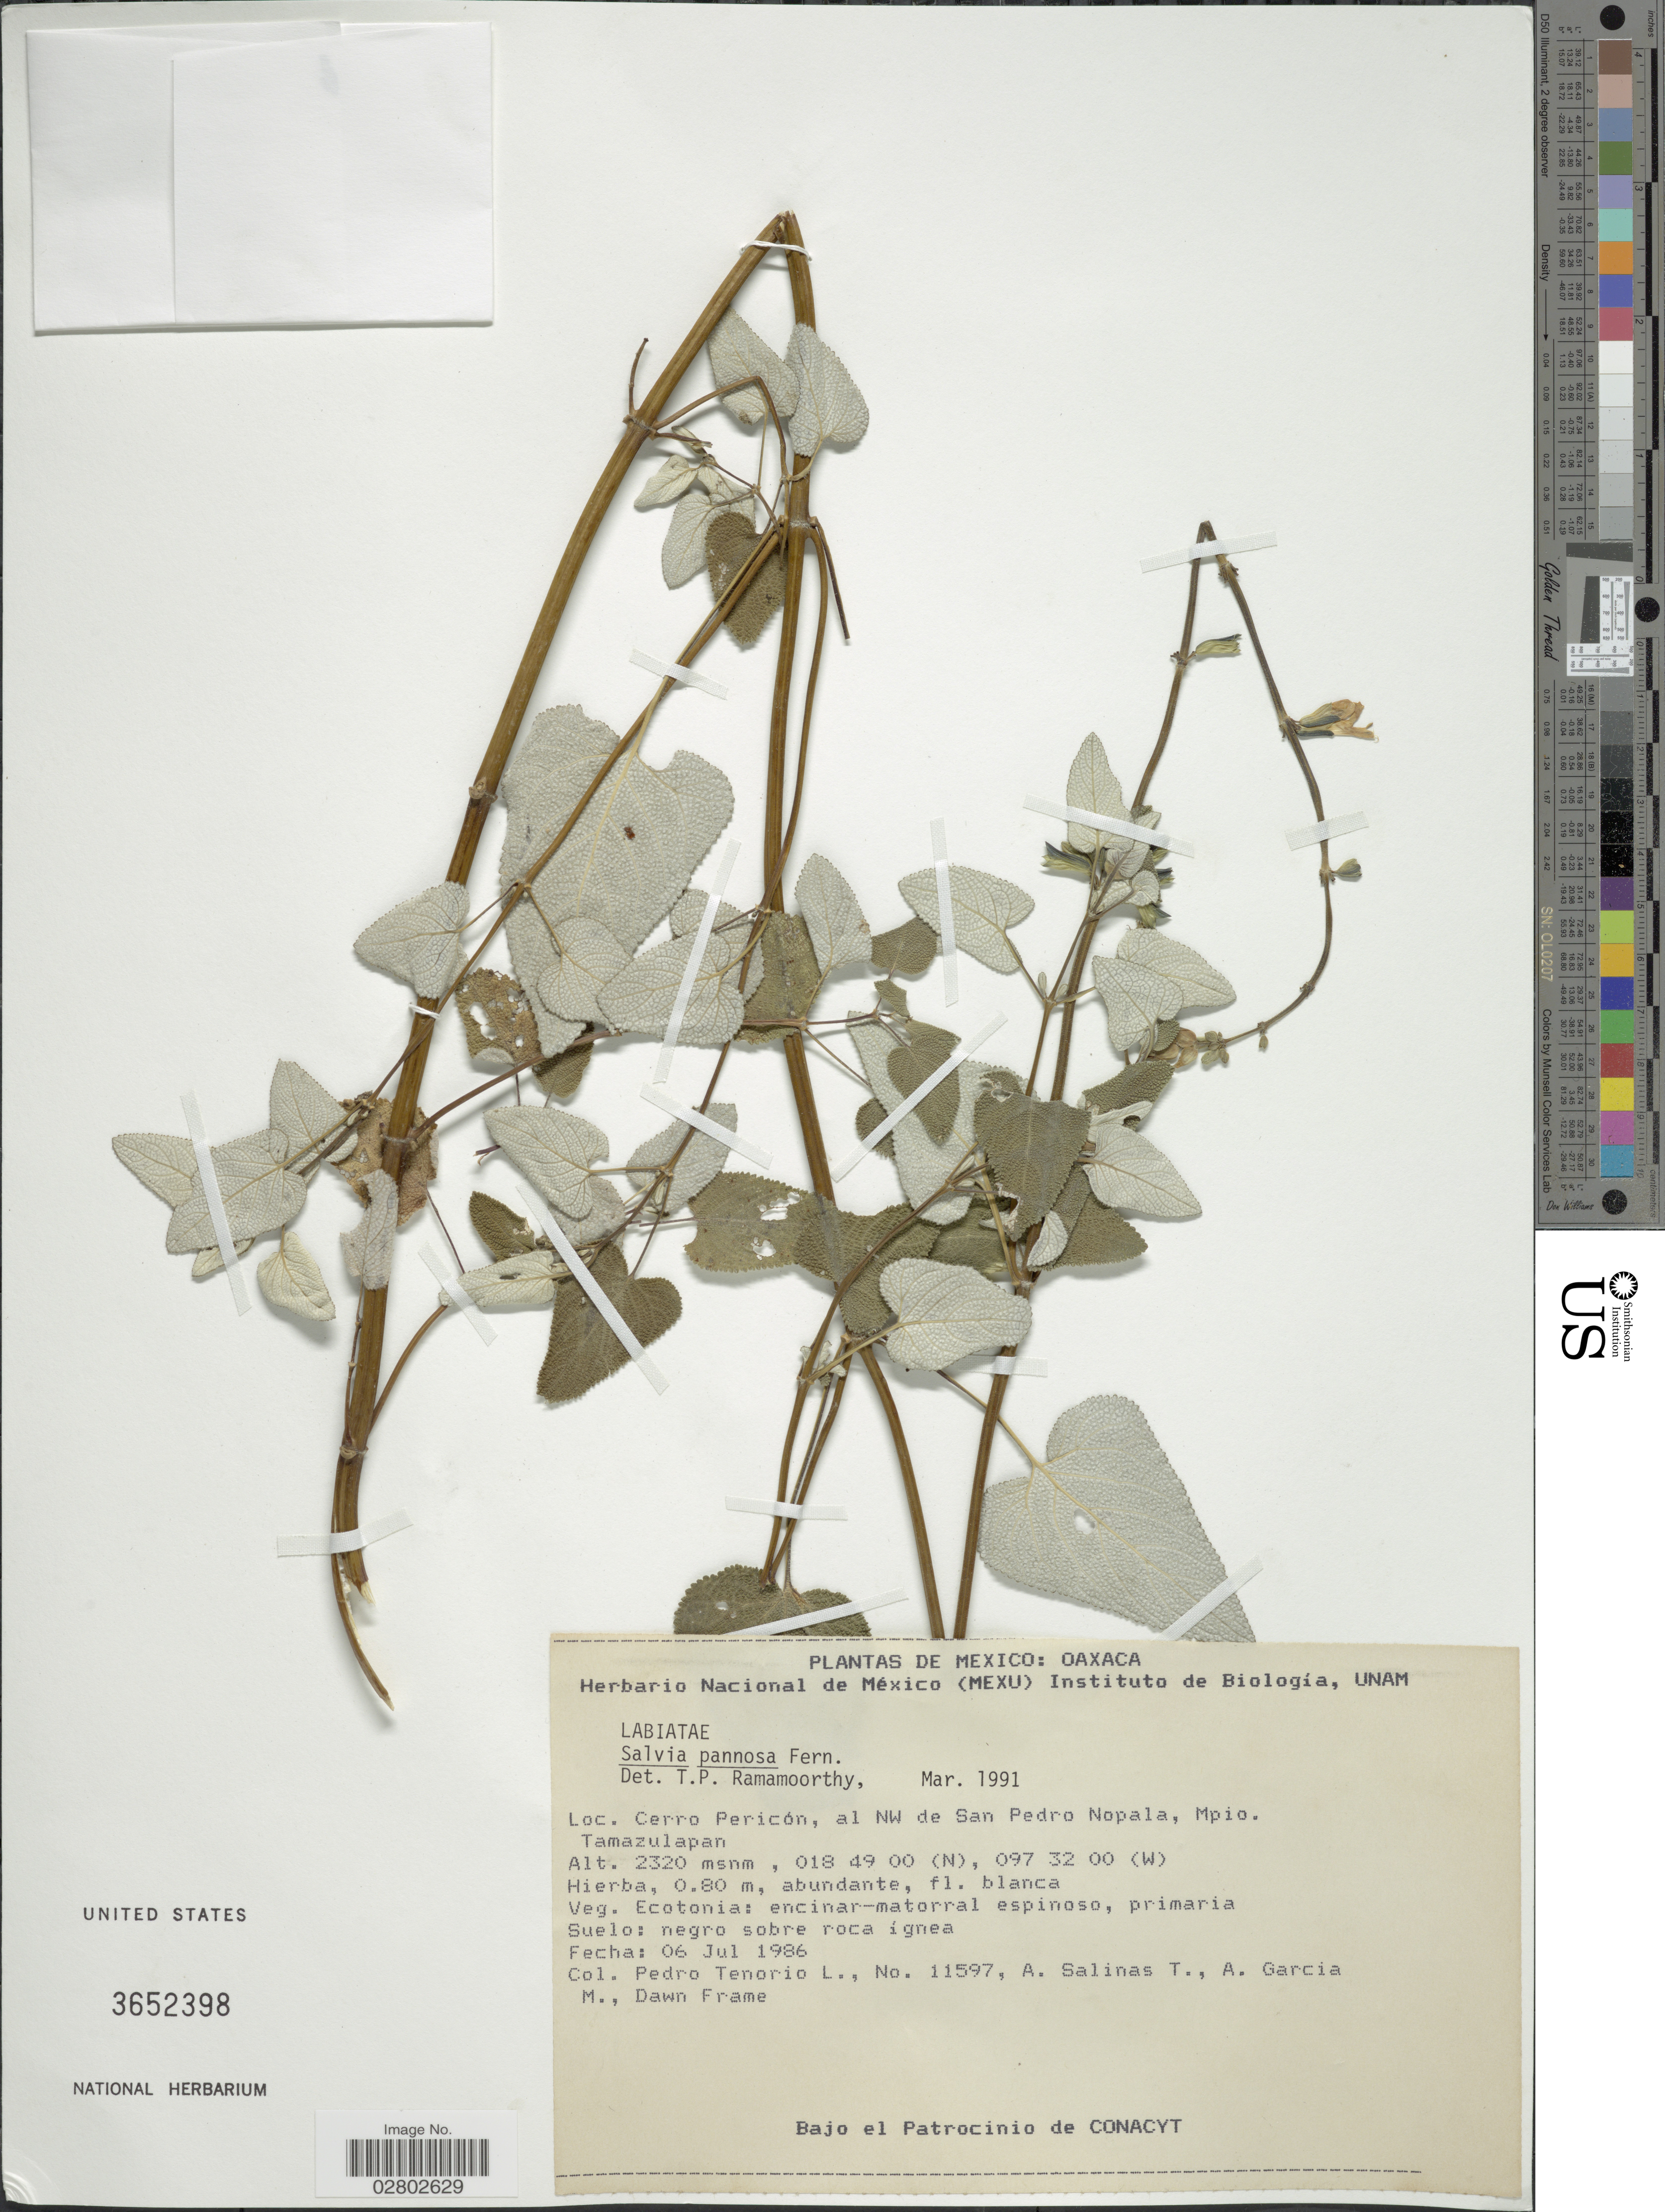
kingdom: Plantae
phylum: Tracheophyta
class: Magnoliopsida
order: Lamiales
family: Lamiaceae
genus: Salvia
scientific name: Salvia pannosa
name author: Fernald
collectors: P. Tenorio L., A. Salinas T., A. García M. & D. Frame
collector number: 11597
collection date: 1986-07-06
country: Mexico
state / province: Oaxaca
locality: Cerro Pericón, al NW de San Pedro Nopala, Mpio. Tamazulapan.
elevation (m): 2320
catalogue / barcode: US 3652398